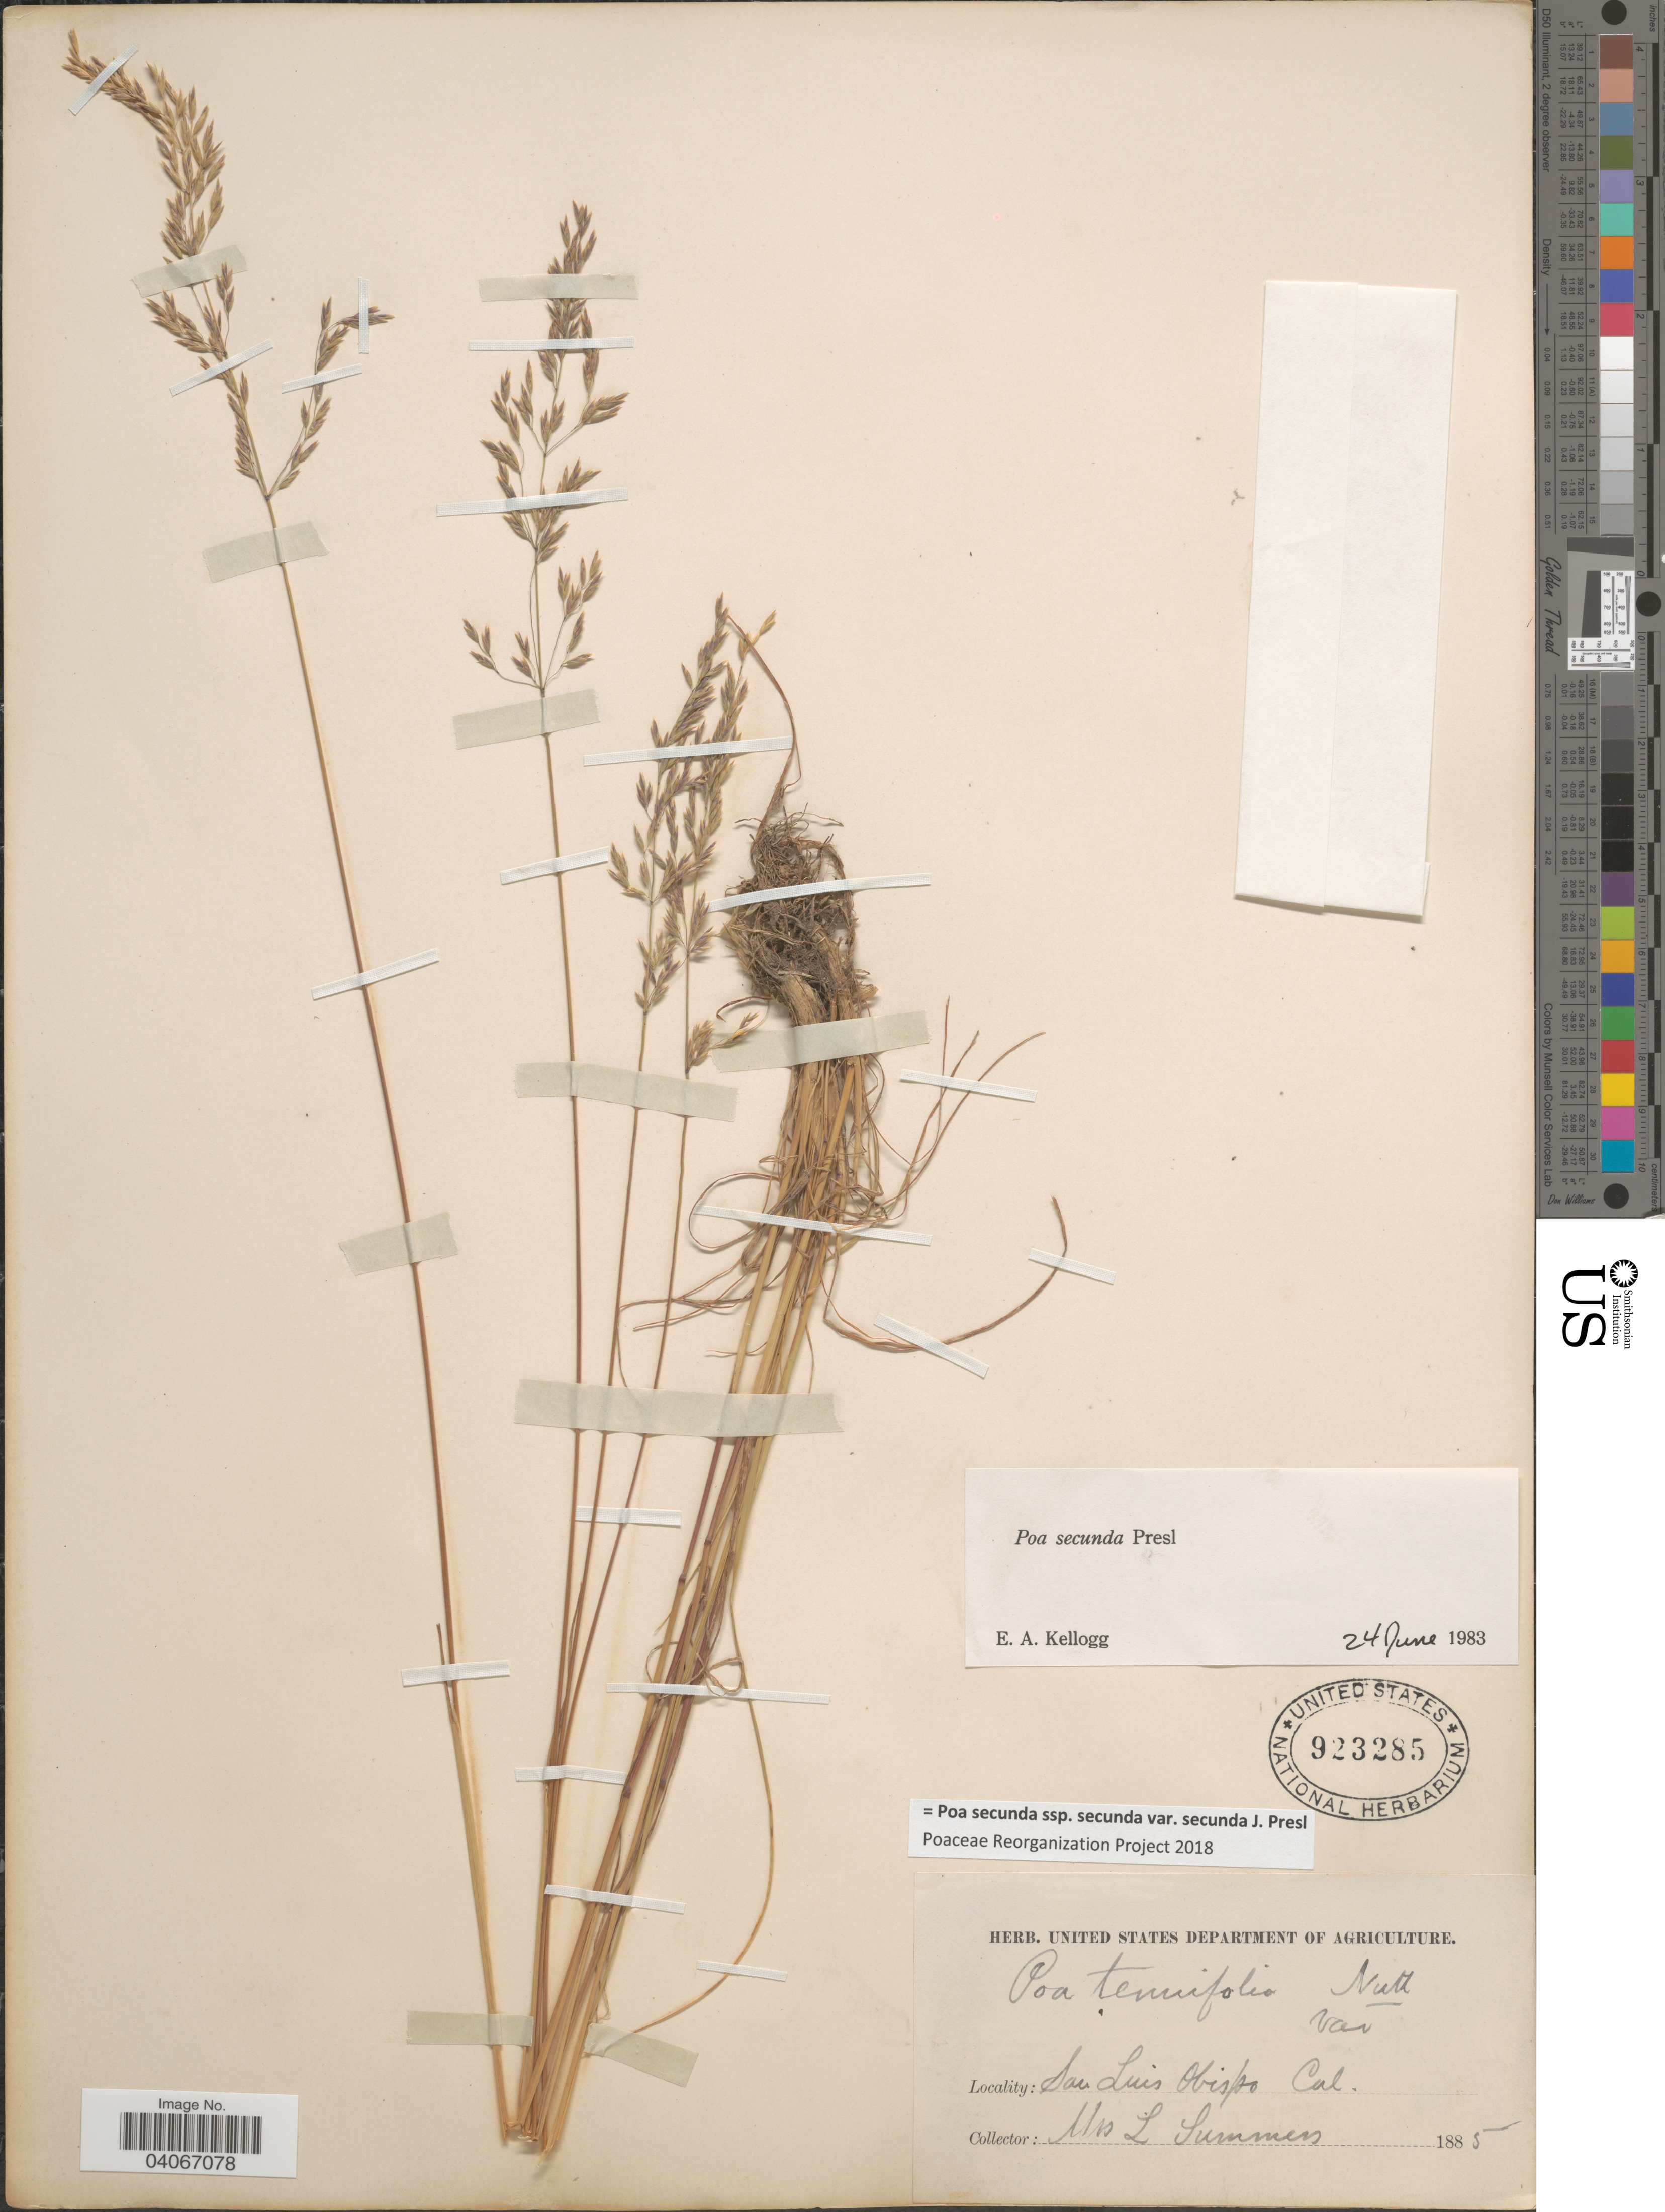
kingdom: Plantae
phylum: Tracheophyta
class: Liliopsida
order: Poales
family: Poaceae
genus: Poa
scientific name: Poa secunda subsp. secunda var. secunda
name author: J. Presl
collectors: L. Summers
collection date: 1885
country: United States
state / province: California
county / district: San Luis Obispo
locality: San Luis Obispo.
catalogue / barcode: US 923285